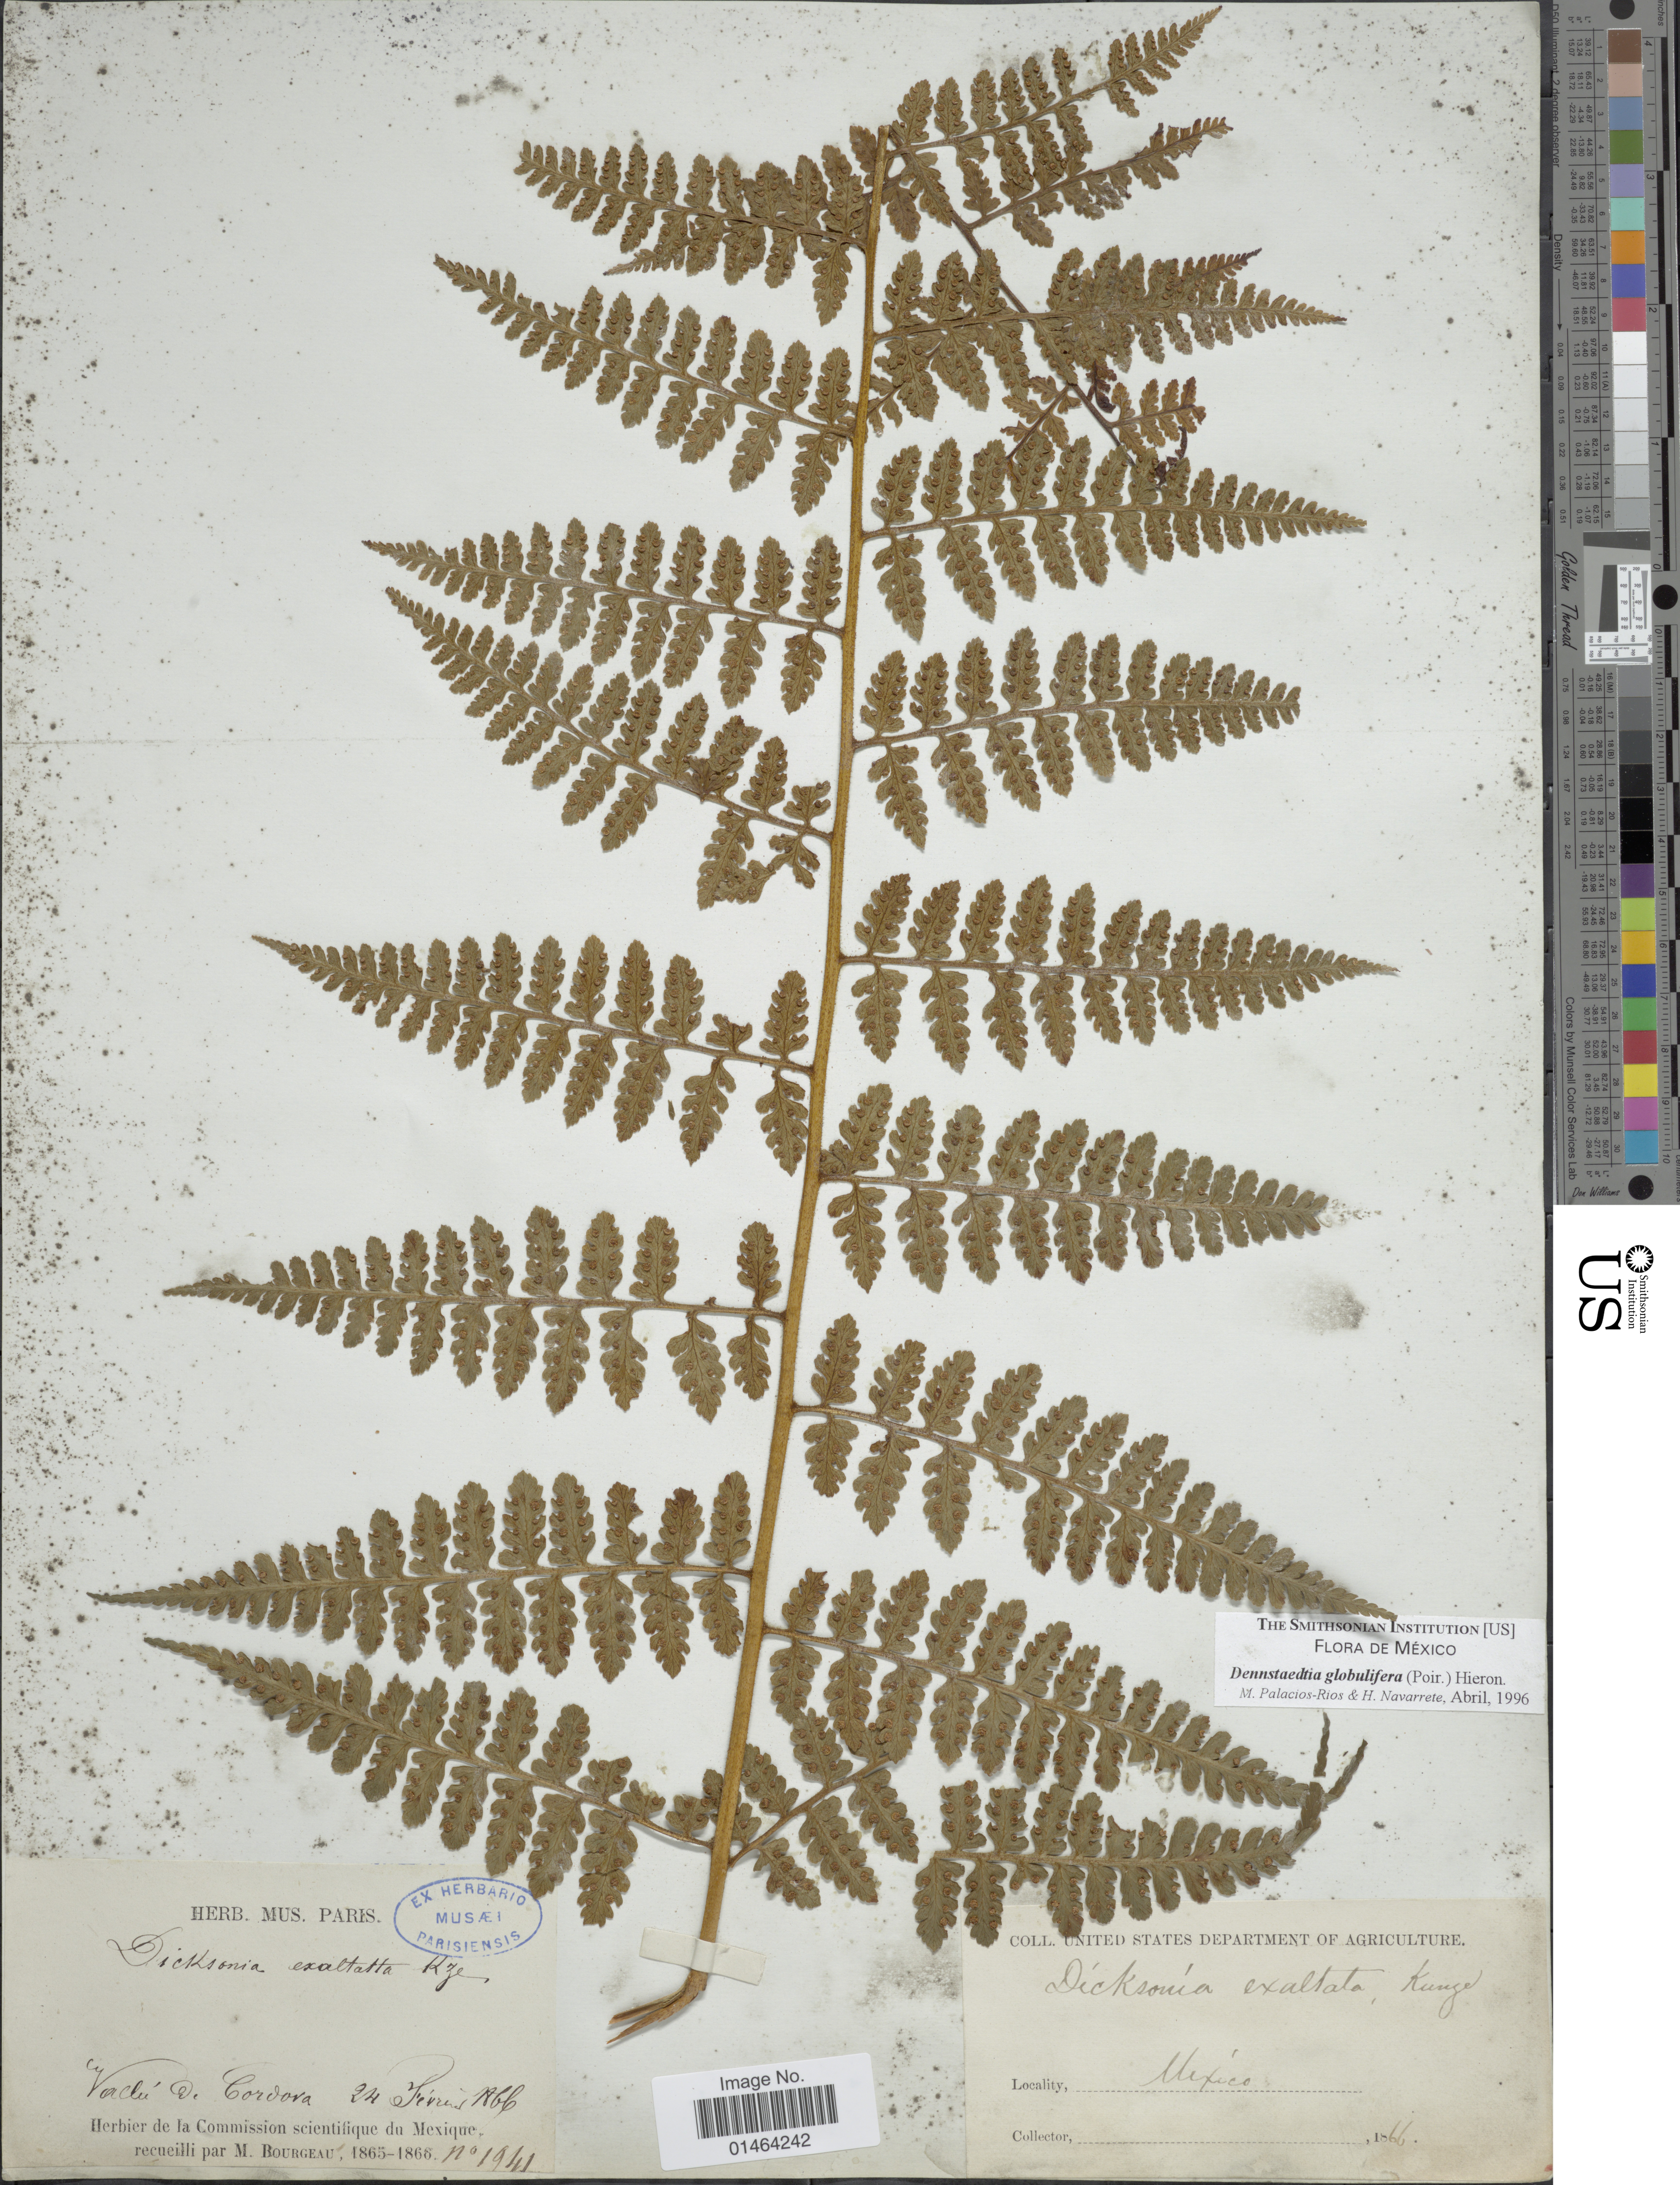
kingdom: Plantae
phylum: Tracheophyta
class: Polypodiopsida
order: Polypodiales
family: Dennstaedtiaceae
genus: Dennstaedtia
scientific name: Dennstaedtia globulifera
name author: (Poir.) Hieron.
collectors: M. Bourgeau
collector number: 1941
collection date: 1866-02-24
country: Mexico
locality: Vallée de Cordova